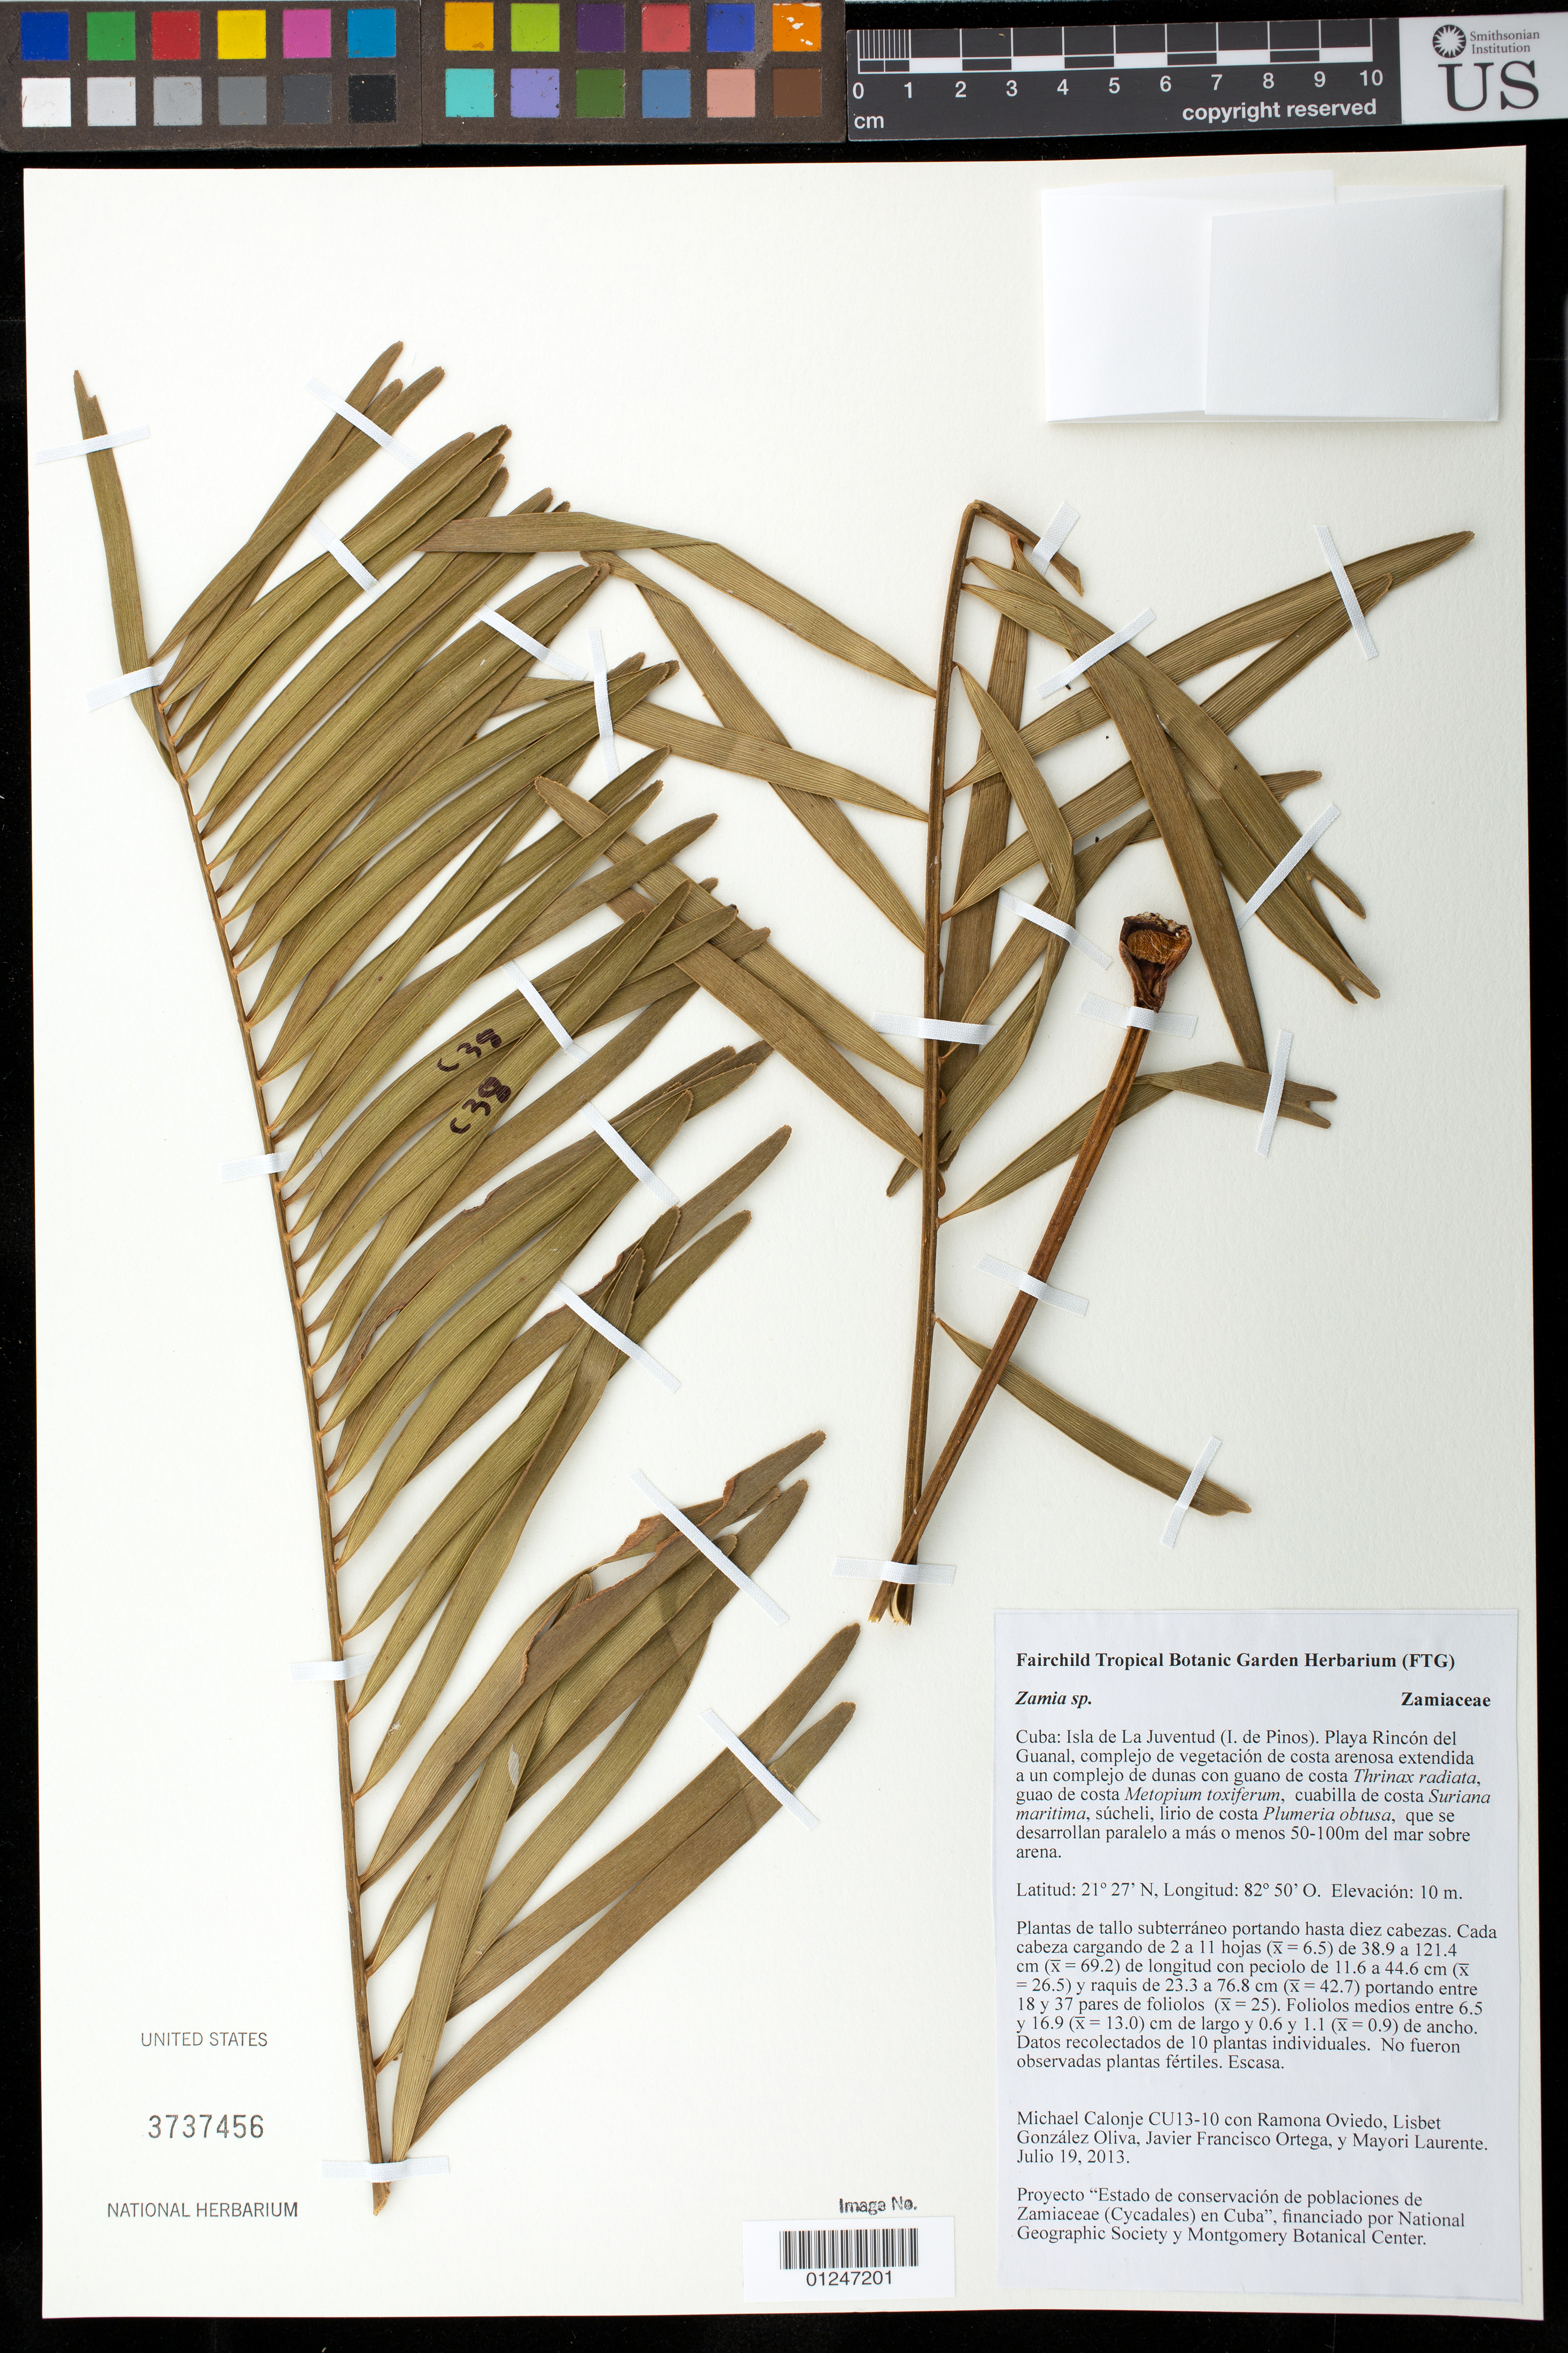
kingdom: Plantae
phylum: Tracheophyta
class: Cycadopsida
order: Cycadales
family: Zamiaceae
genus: Zamia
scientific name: Zamia sp.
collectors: M. Calonje, R. Oviedo, L. Oliva, J. F. Ortega & M. Laurente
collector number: CU13-10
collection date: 2013-07-19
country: Cuba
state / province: Isla de La Juventud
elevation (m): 10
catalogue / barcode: US 3737456